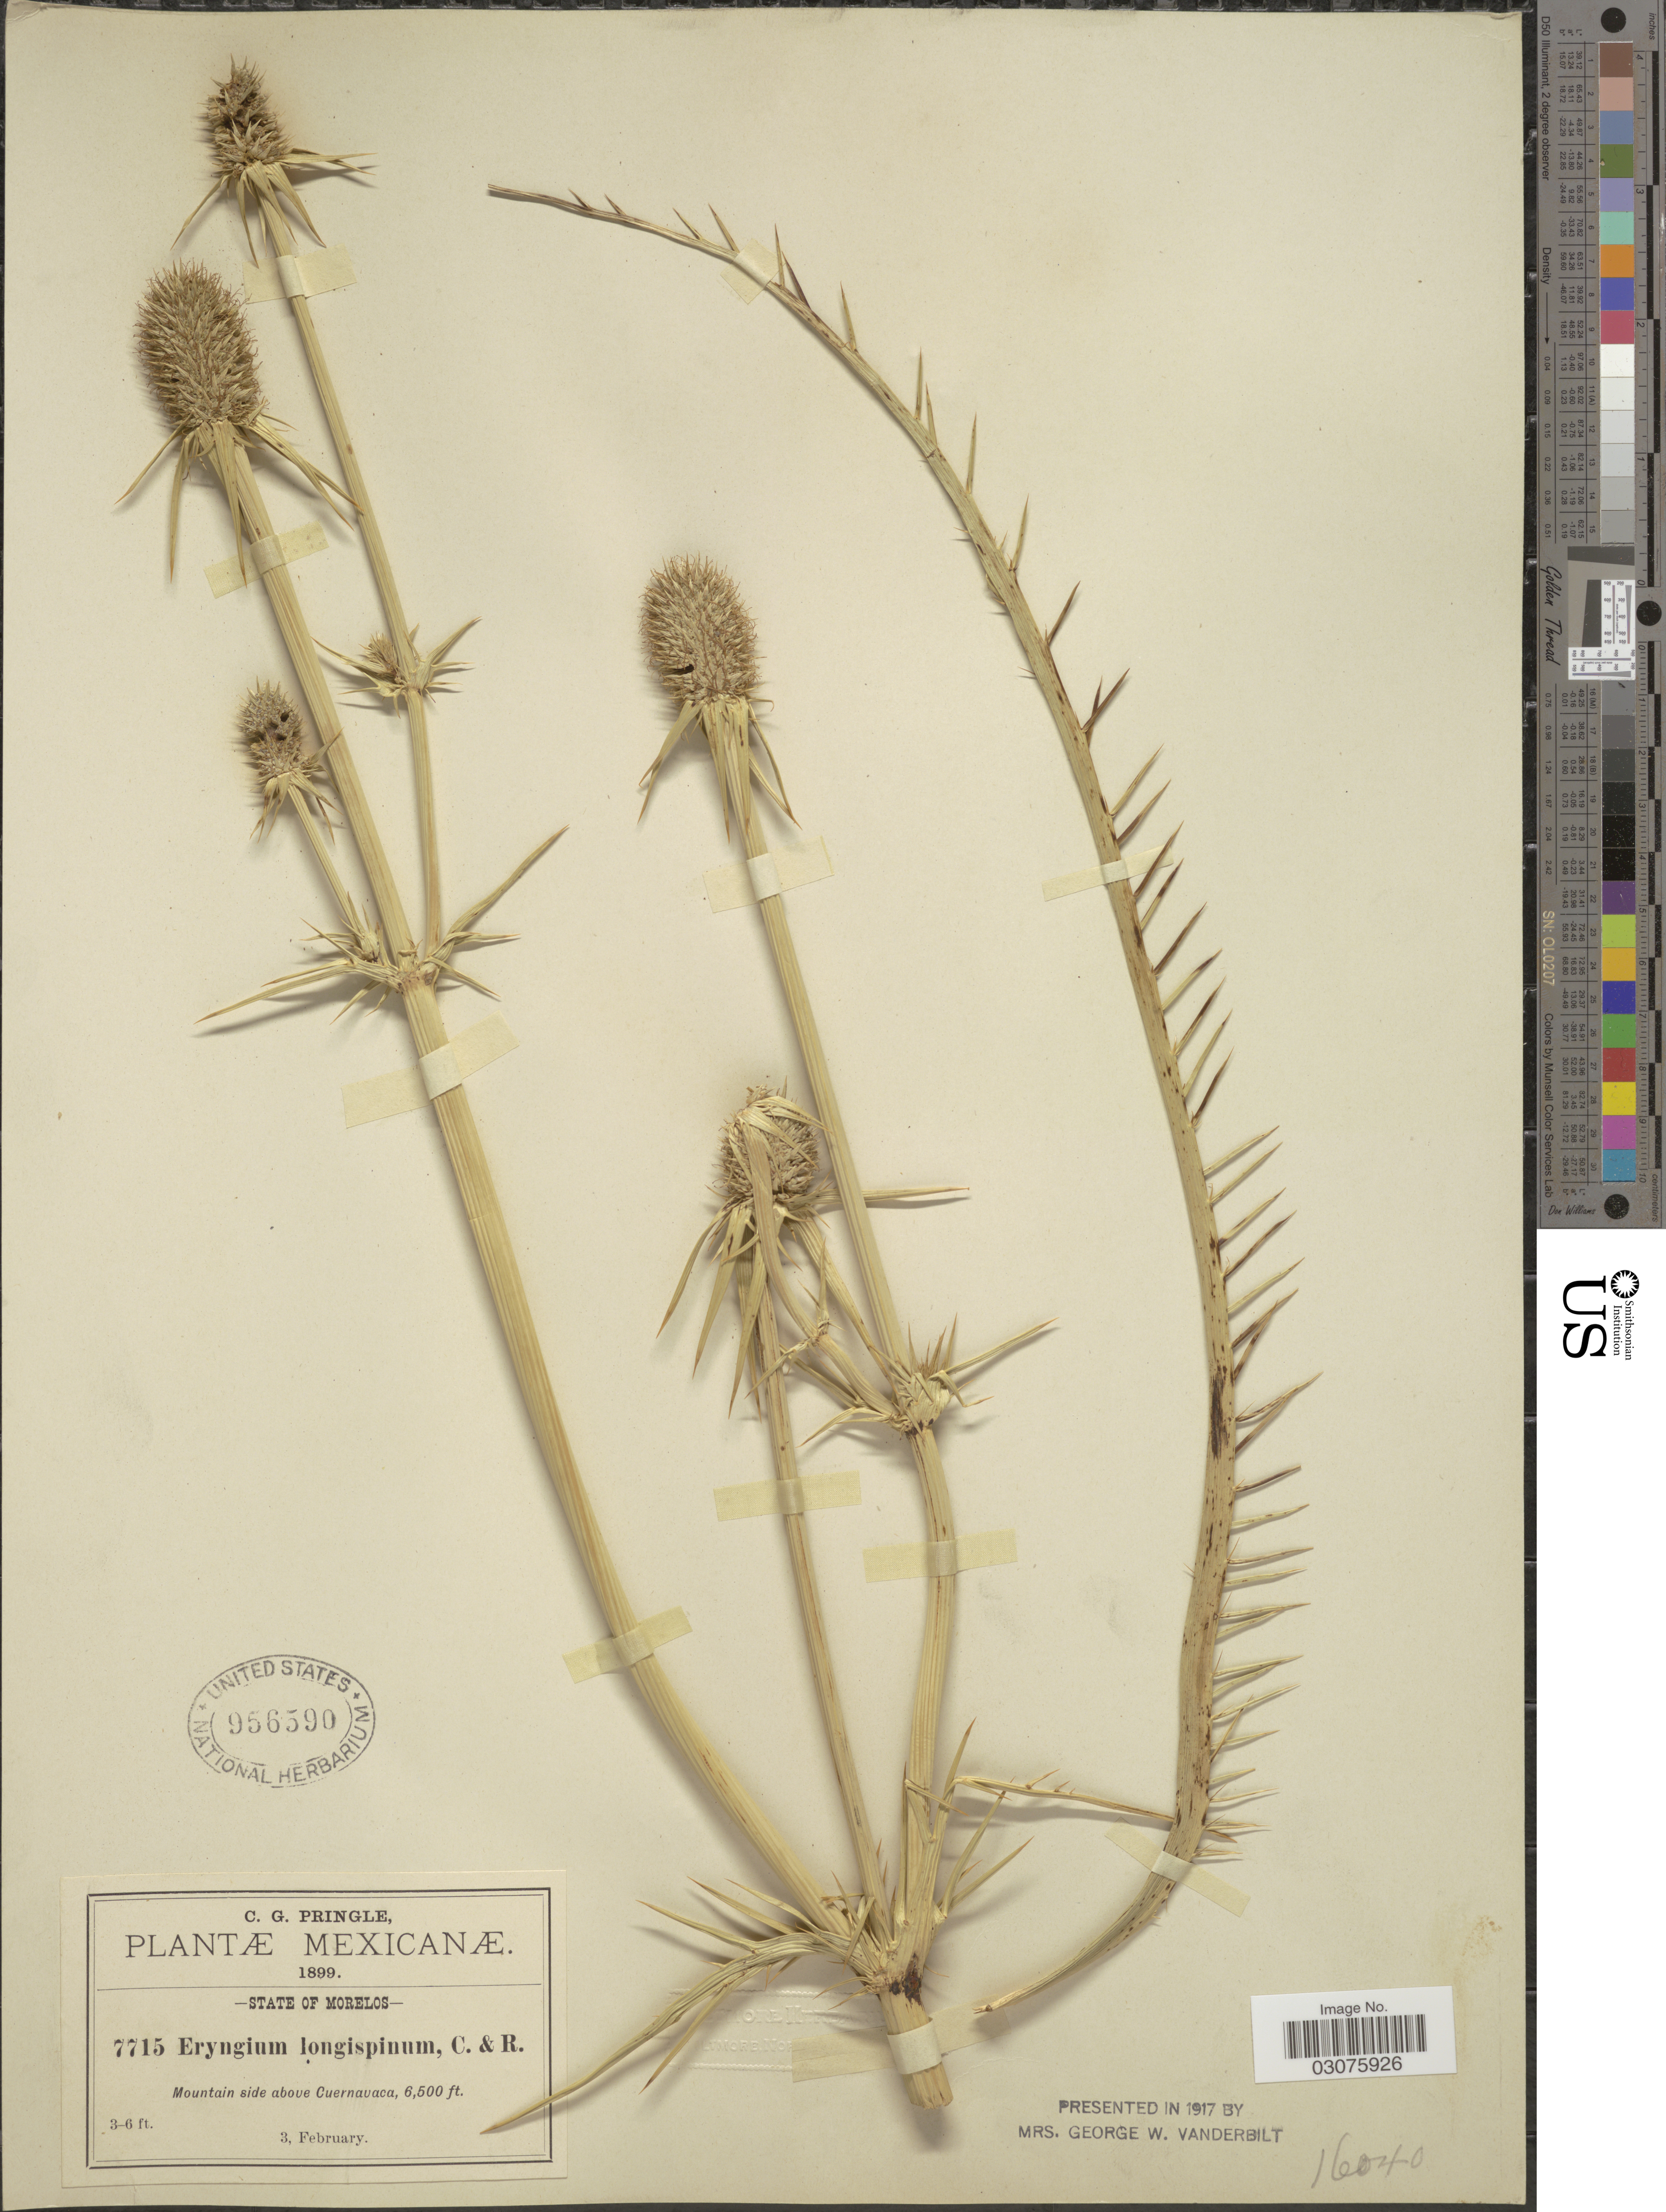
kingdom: Plantae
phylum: Tracheophyta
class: Magnoliopsida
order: Apiales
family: Apiaceae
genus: Eryngium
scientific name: Eryngium pectinatum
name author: C. Presl ex DC.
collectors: C. G. Pringle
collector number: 7715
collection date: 1899-02-03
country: Mexico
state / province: Morelos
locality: State of Morelos. Mountain side above Cuernavaca.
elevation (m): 1981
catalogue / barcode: US 956590